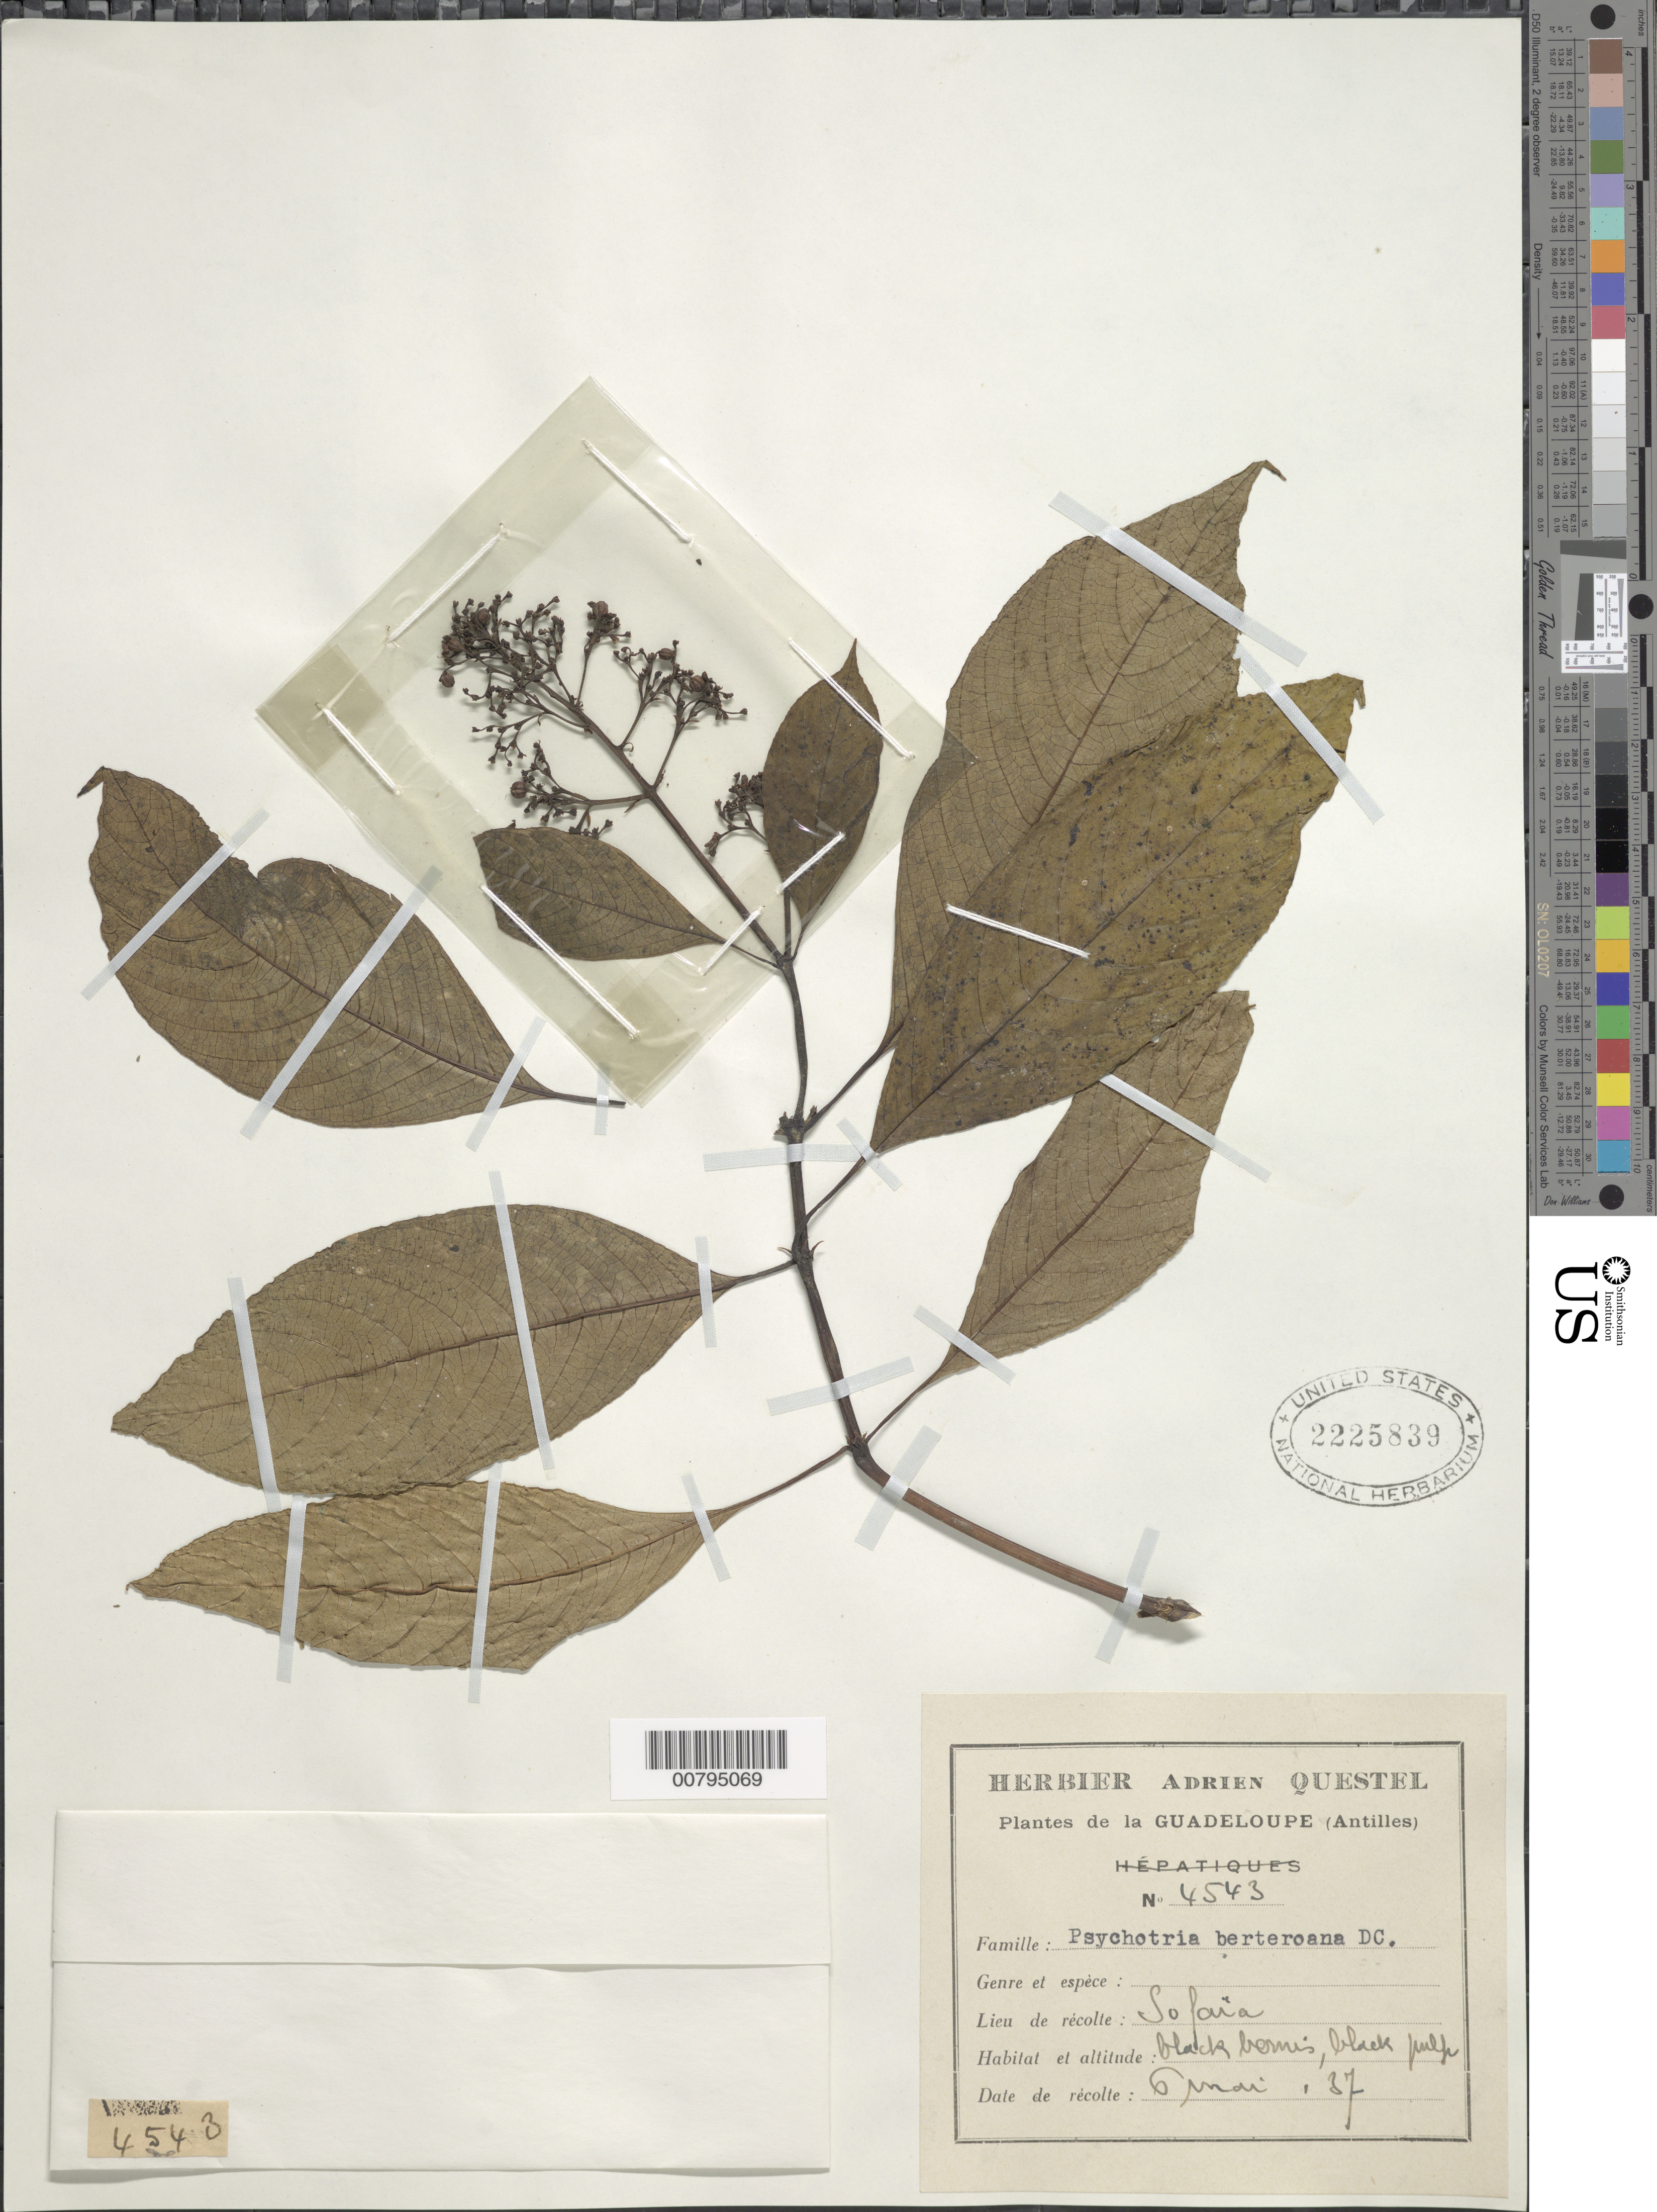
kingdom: Plantae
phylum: Tracheophyta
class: Magnoliopsida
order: Gentianales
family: Rubiaceae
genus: Psychotria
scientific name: Psychotria berteroana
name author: DC.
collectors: A. Questel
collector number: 4543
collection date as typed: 06 May 1937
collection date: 1937-05-06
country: Guadeloupe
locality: Sofaia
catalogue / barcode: US 2225839